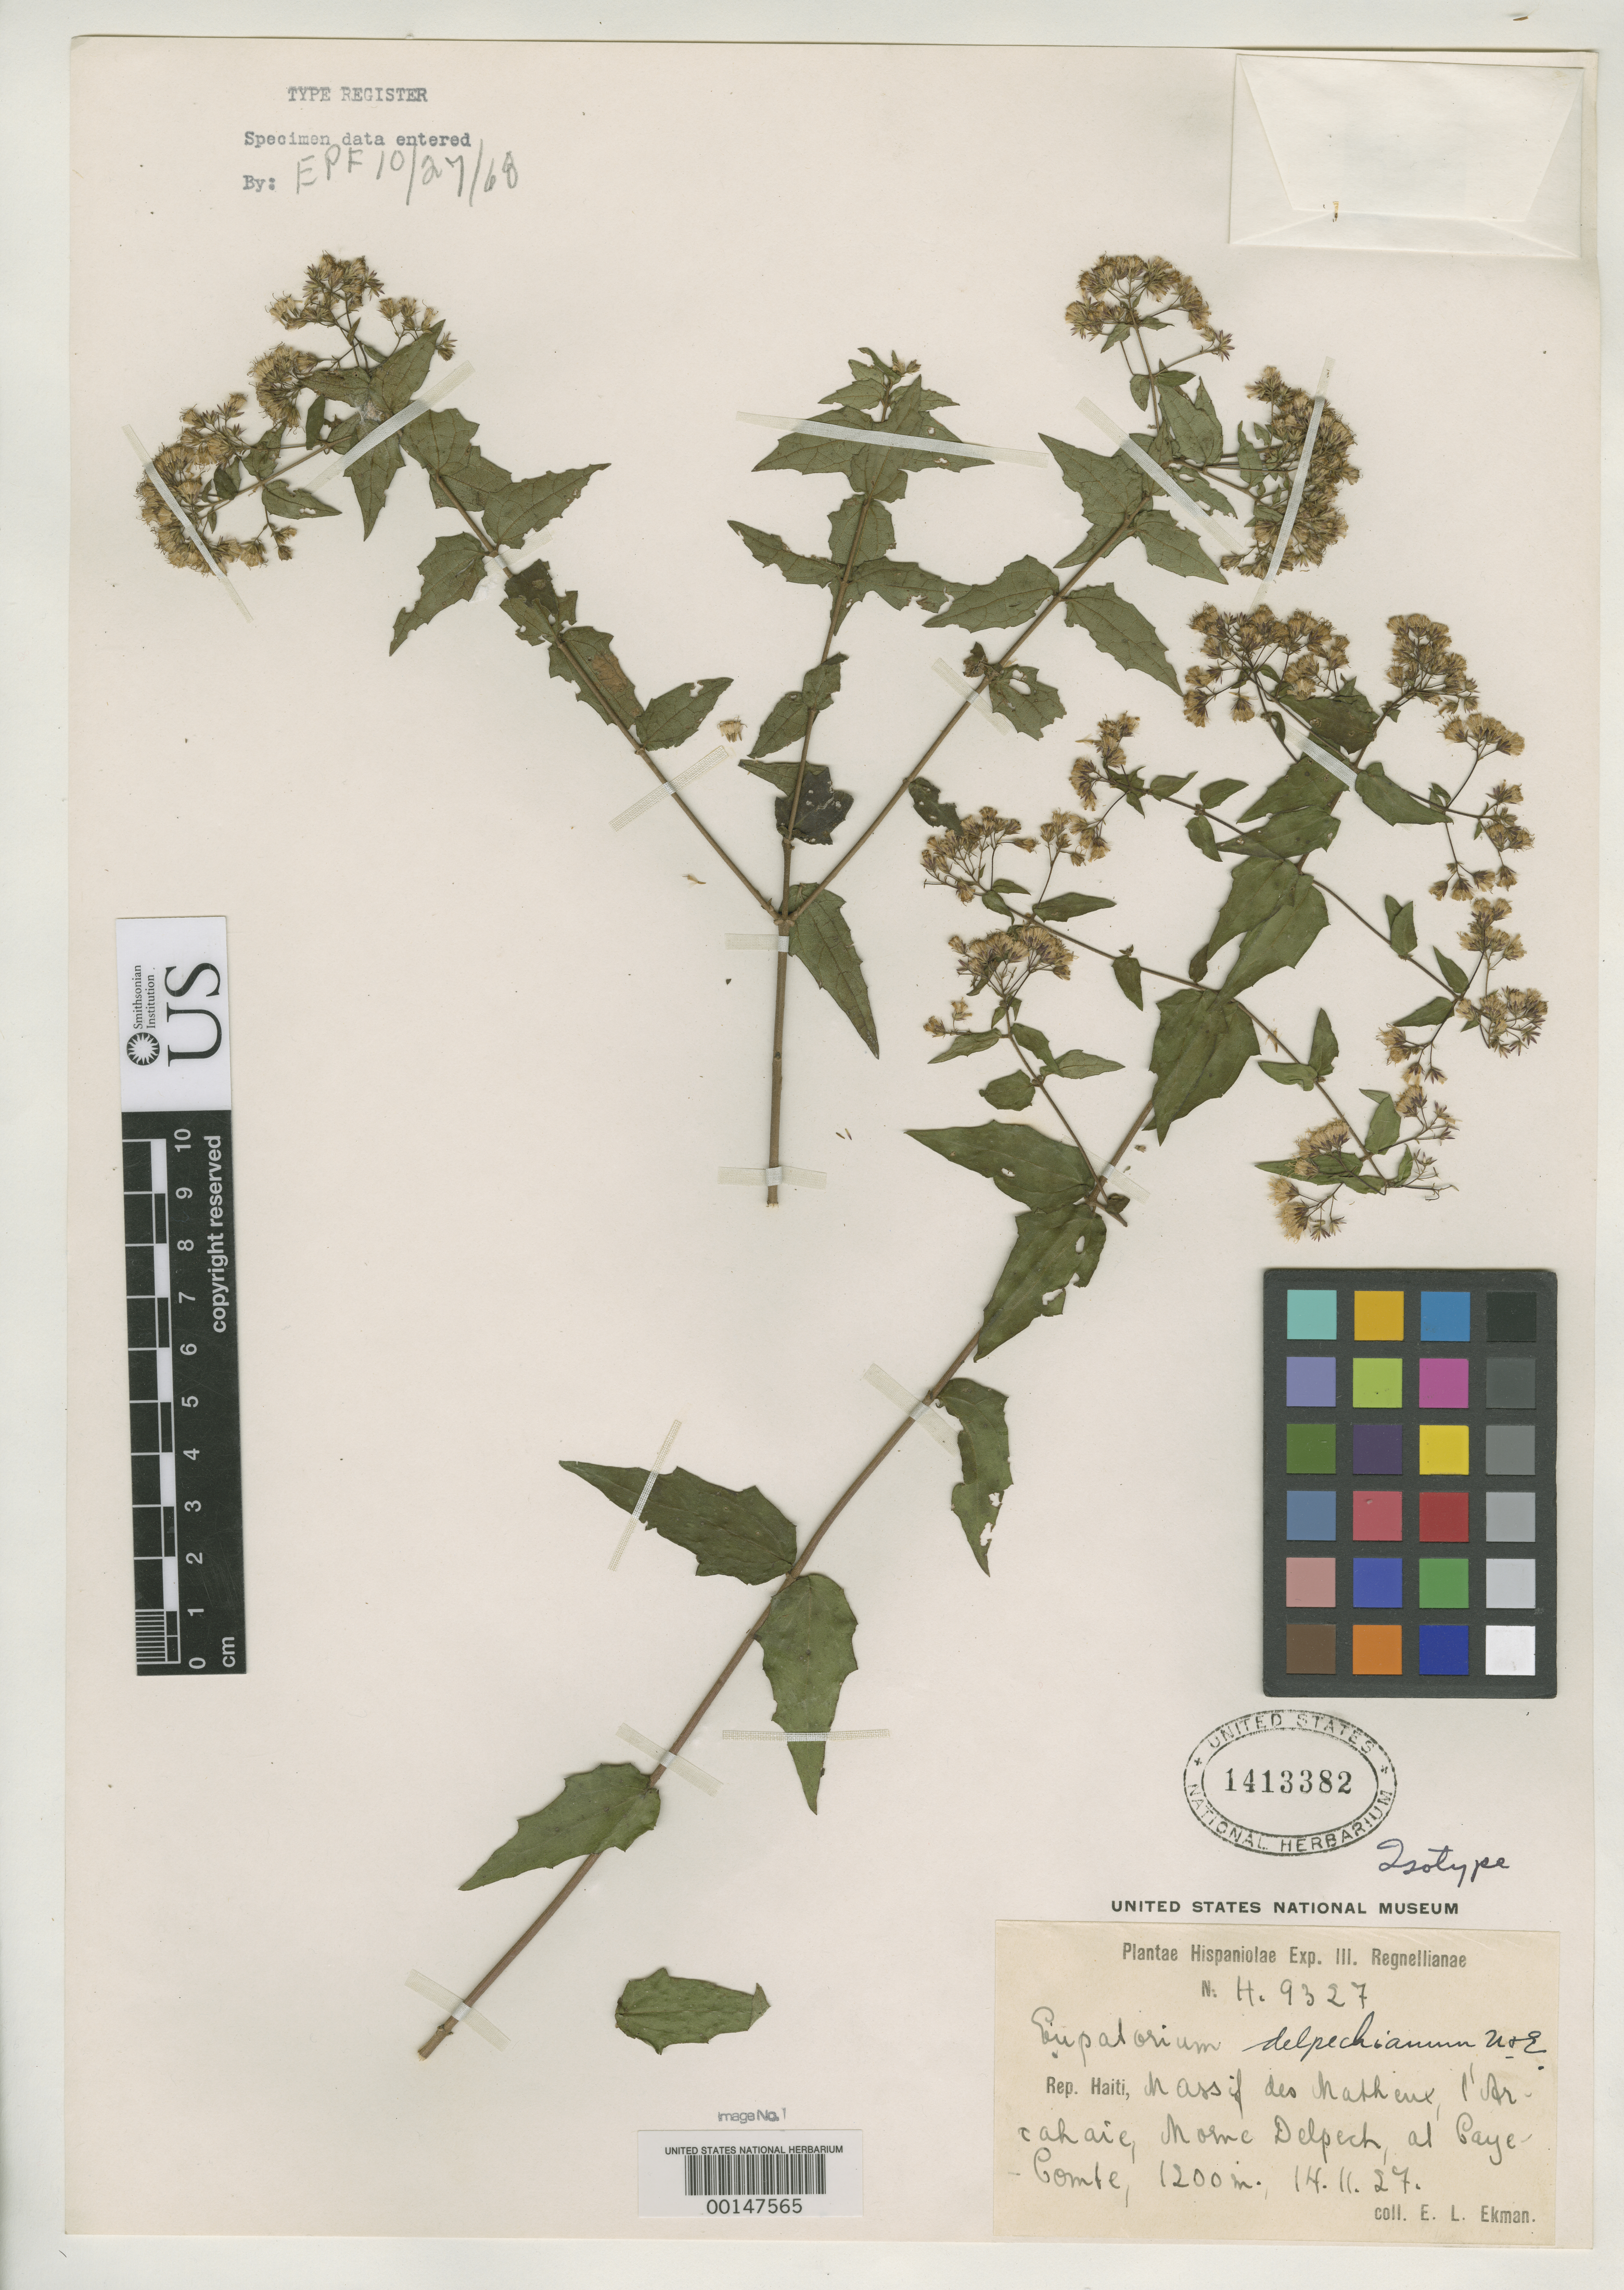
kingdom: Plantae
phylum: Tracheophyta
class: Magnoliopsida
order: Asterales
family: Asteraceae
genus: Eupatorium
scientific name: Eupatorium delpechianum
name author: Urb. & Ekman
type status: Isotype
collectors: E. L. Ekman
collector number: H 9327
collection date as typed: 14 Nov 1927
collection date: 1927-11-14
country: Haiti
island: Hispaniola Island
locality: Massif des Matheux.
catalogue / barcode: US 1413382